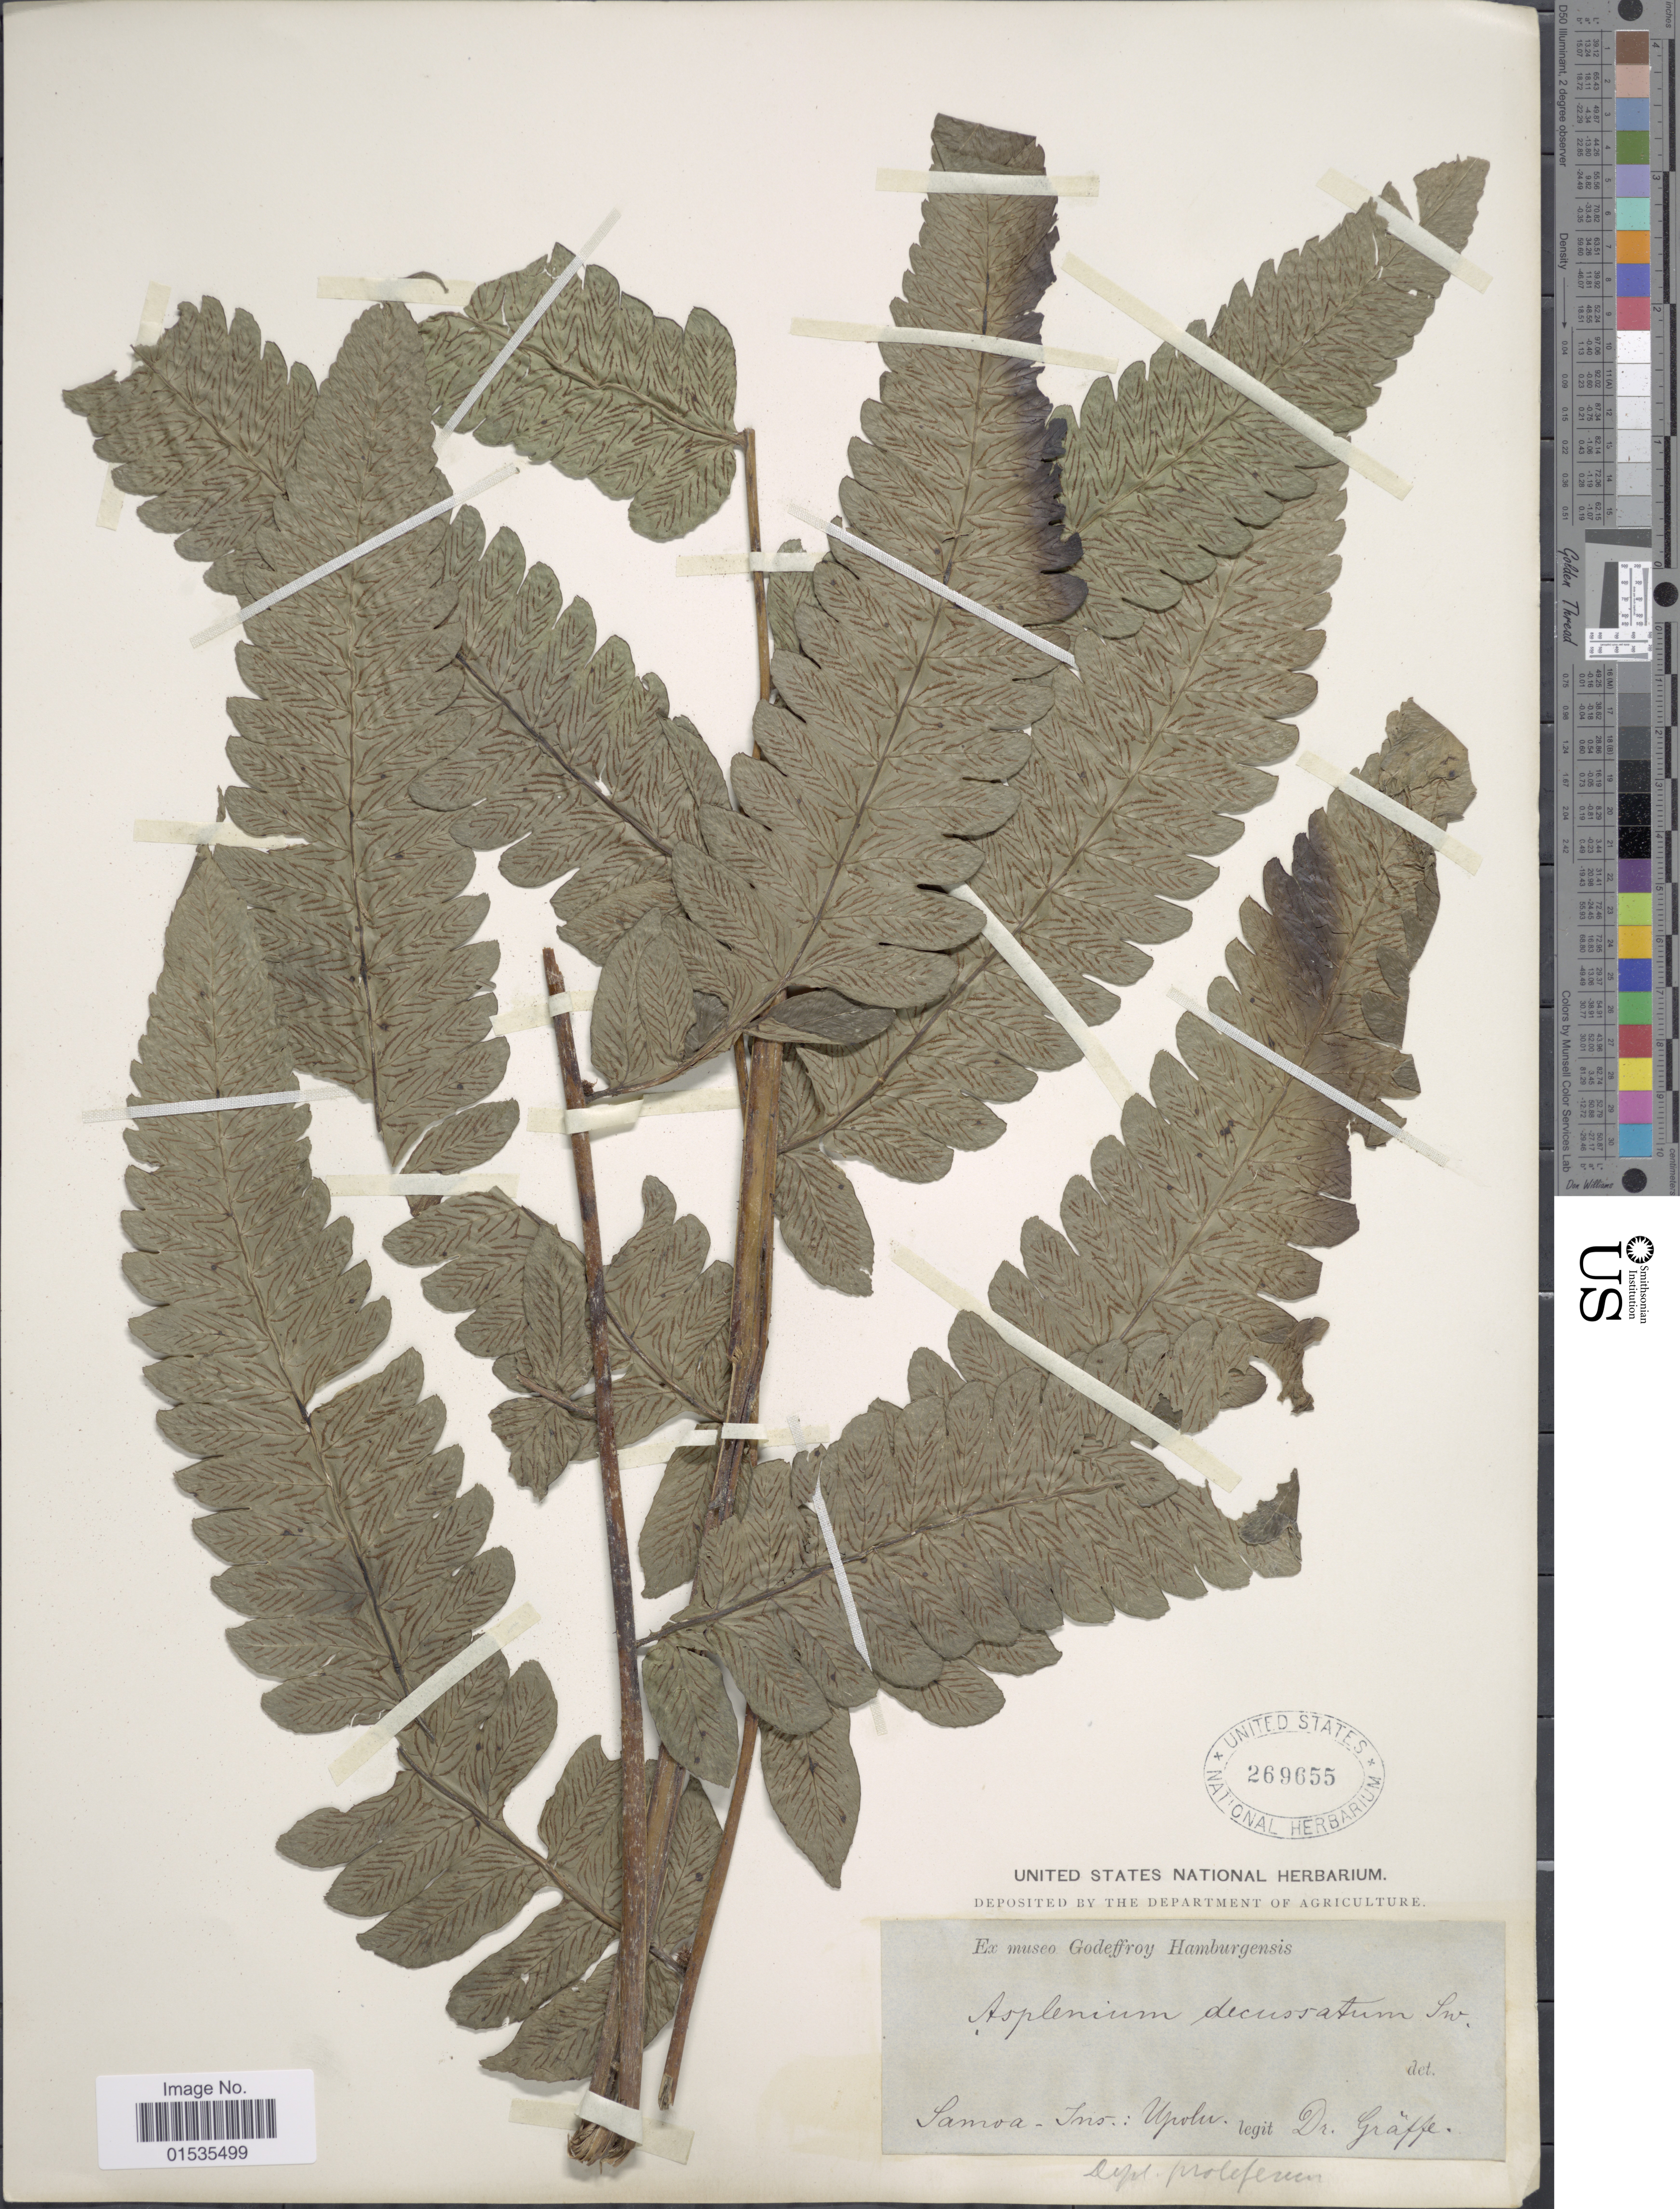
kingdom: Plantae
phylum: Tracheophyta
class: Polypodiopsida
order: Polypodiales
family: Athyriaceae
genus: Diplazium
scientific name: Diplazium proliferum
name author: (Lam.) Thouars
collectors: Graeffe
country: Samoa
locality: Upolu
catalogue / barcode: US 269655